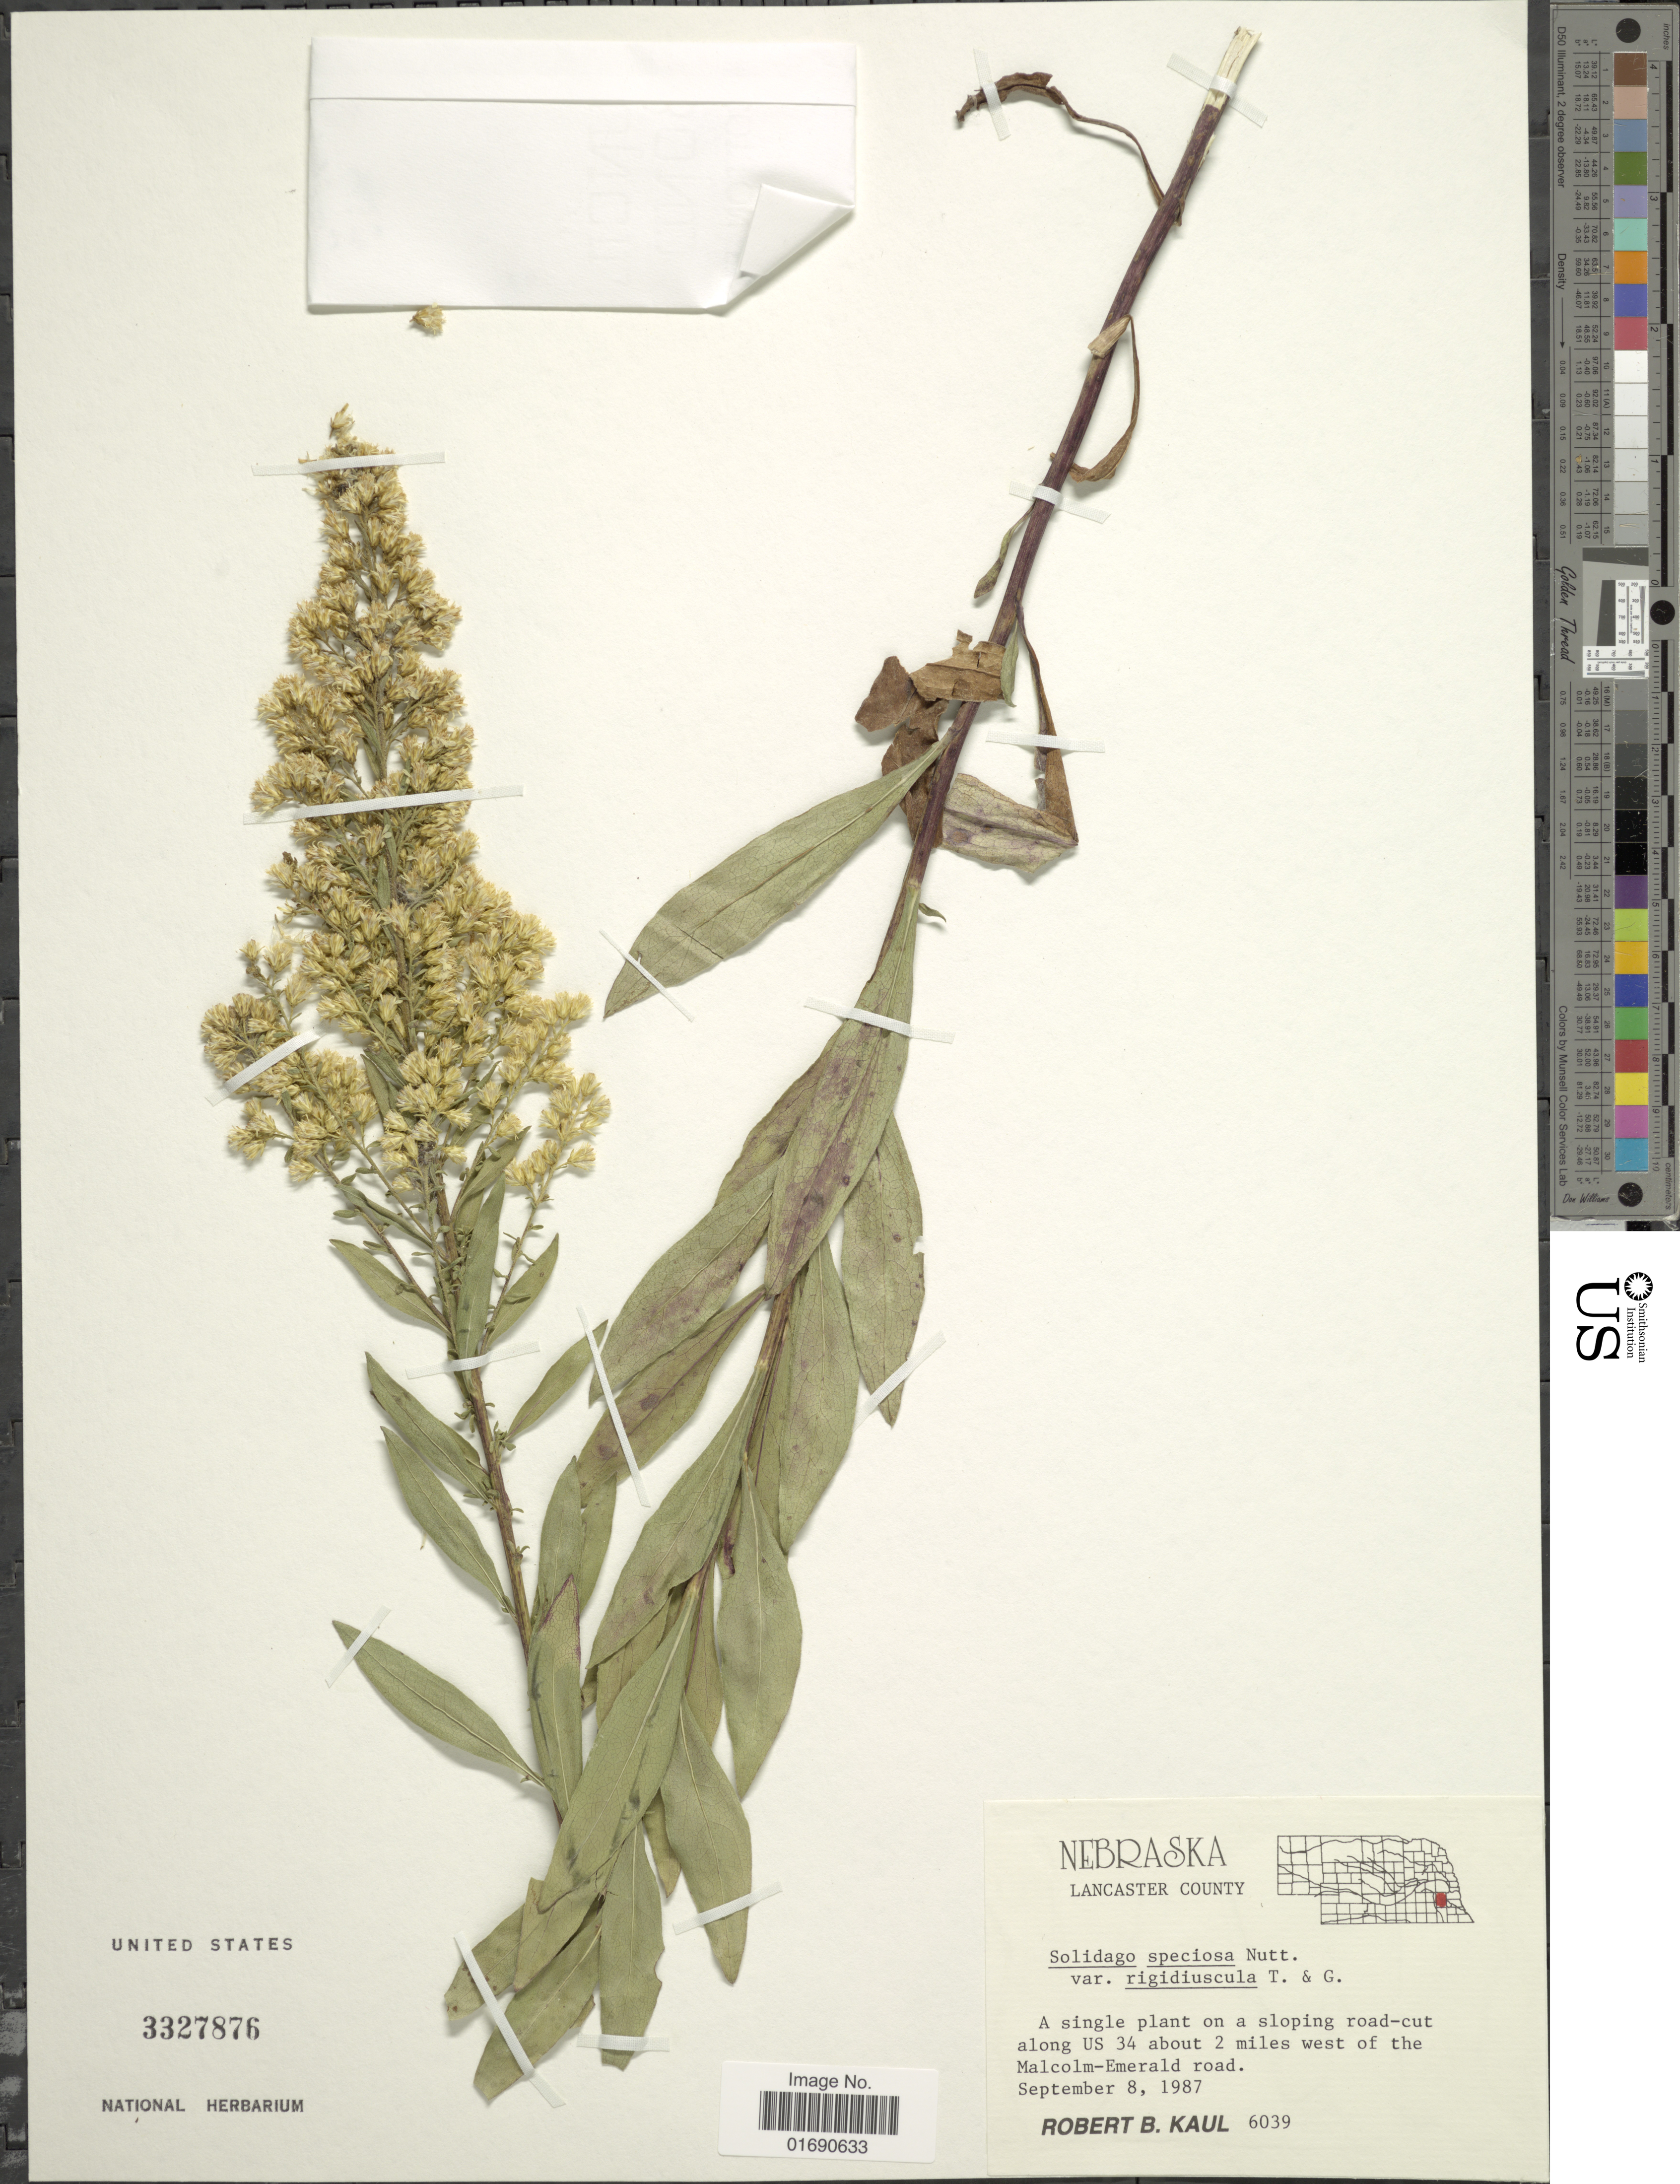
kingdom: Plantae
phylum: Tracheophyta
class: Magnoliopsida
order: Asterales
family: Asteraceae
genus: Solidago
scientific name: Solidago speciosa var. angustata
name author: Torr. & A. Gray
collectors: R. Kaul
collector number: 6039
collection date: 1987-09-08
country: United States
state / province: Nebraska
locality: Lancaster County, A single plant on a sloping road-cut along US 34 about 2 miles west of the Malcom-Emerald road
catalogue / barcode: US 3327876